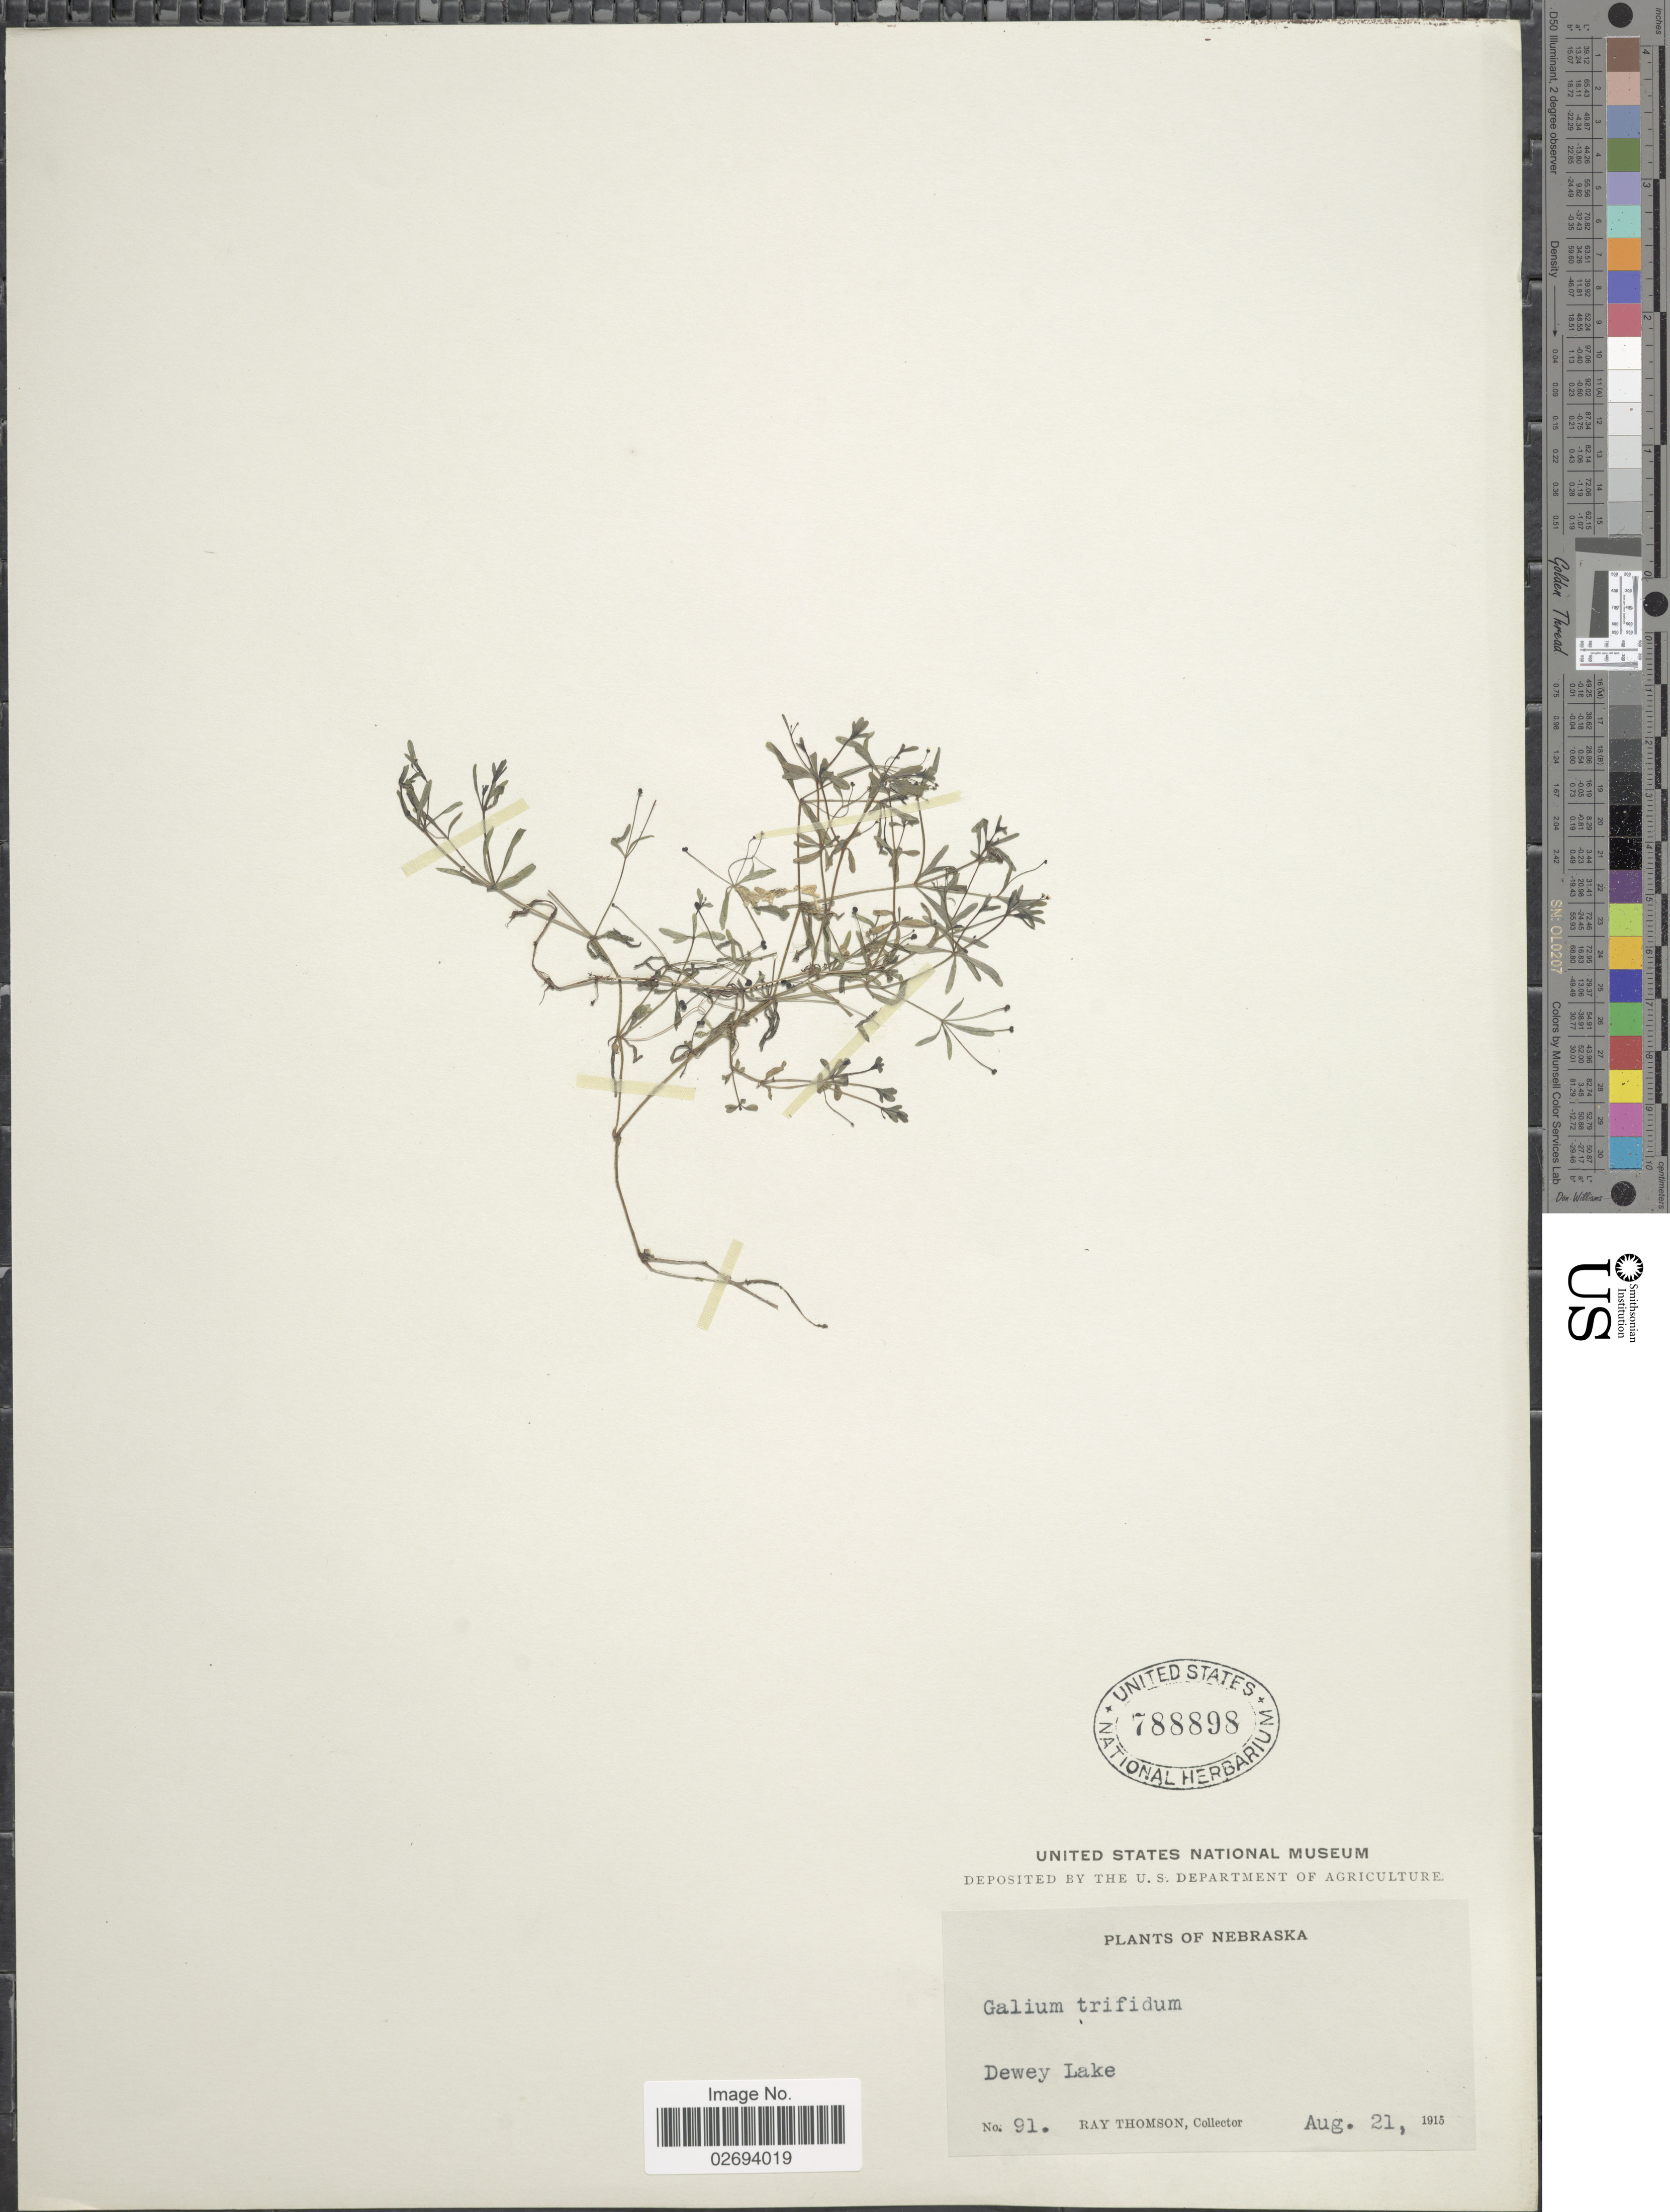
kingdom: Plantae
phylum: Tracheophyta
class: Magnoliopsida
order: Gentianales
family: Rubiaceae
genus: Galium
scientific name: Galium trifidum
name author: L.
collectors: R. Thomson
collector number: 91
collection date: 1915-08-21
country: United States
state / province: Nebraska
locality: Dewey Lake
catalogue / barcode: US 788898